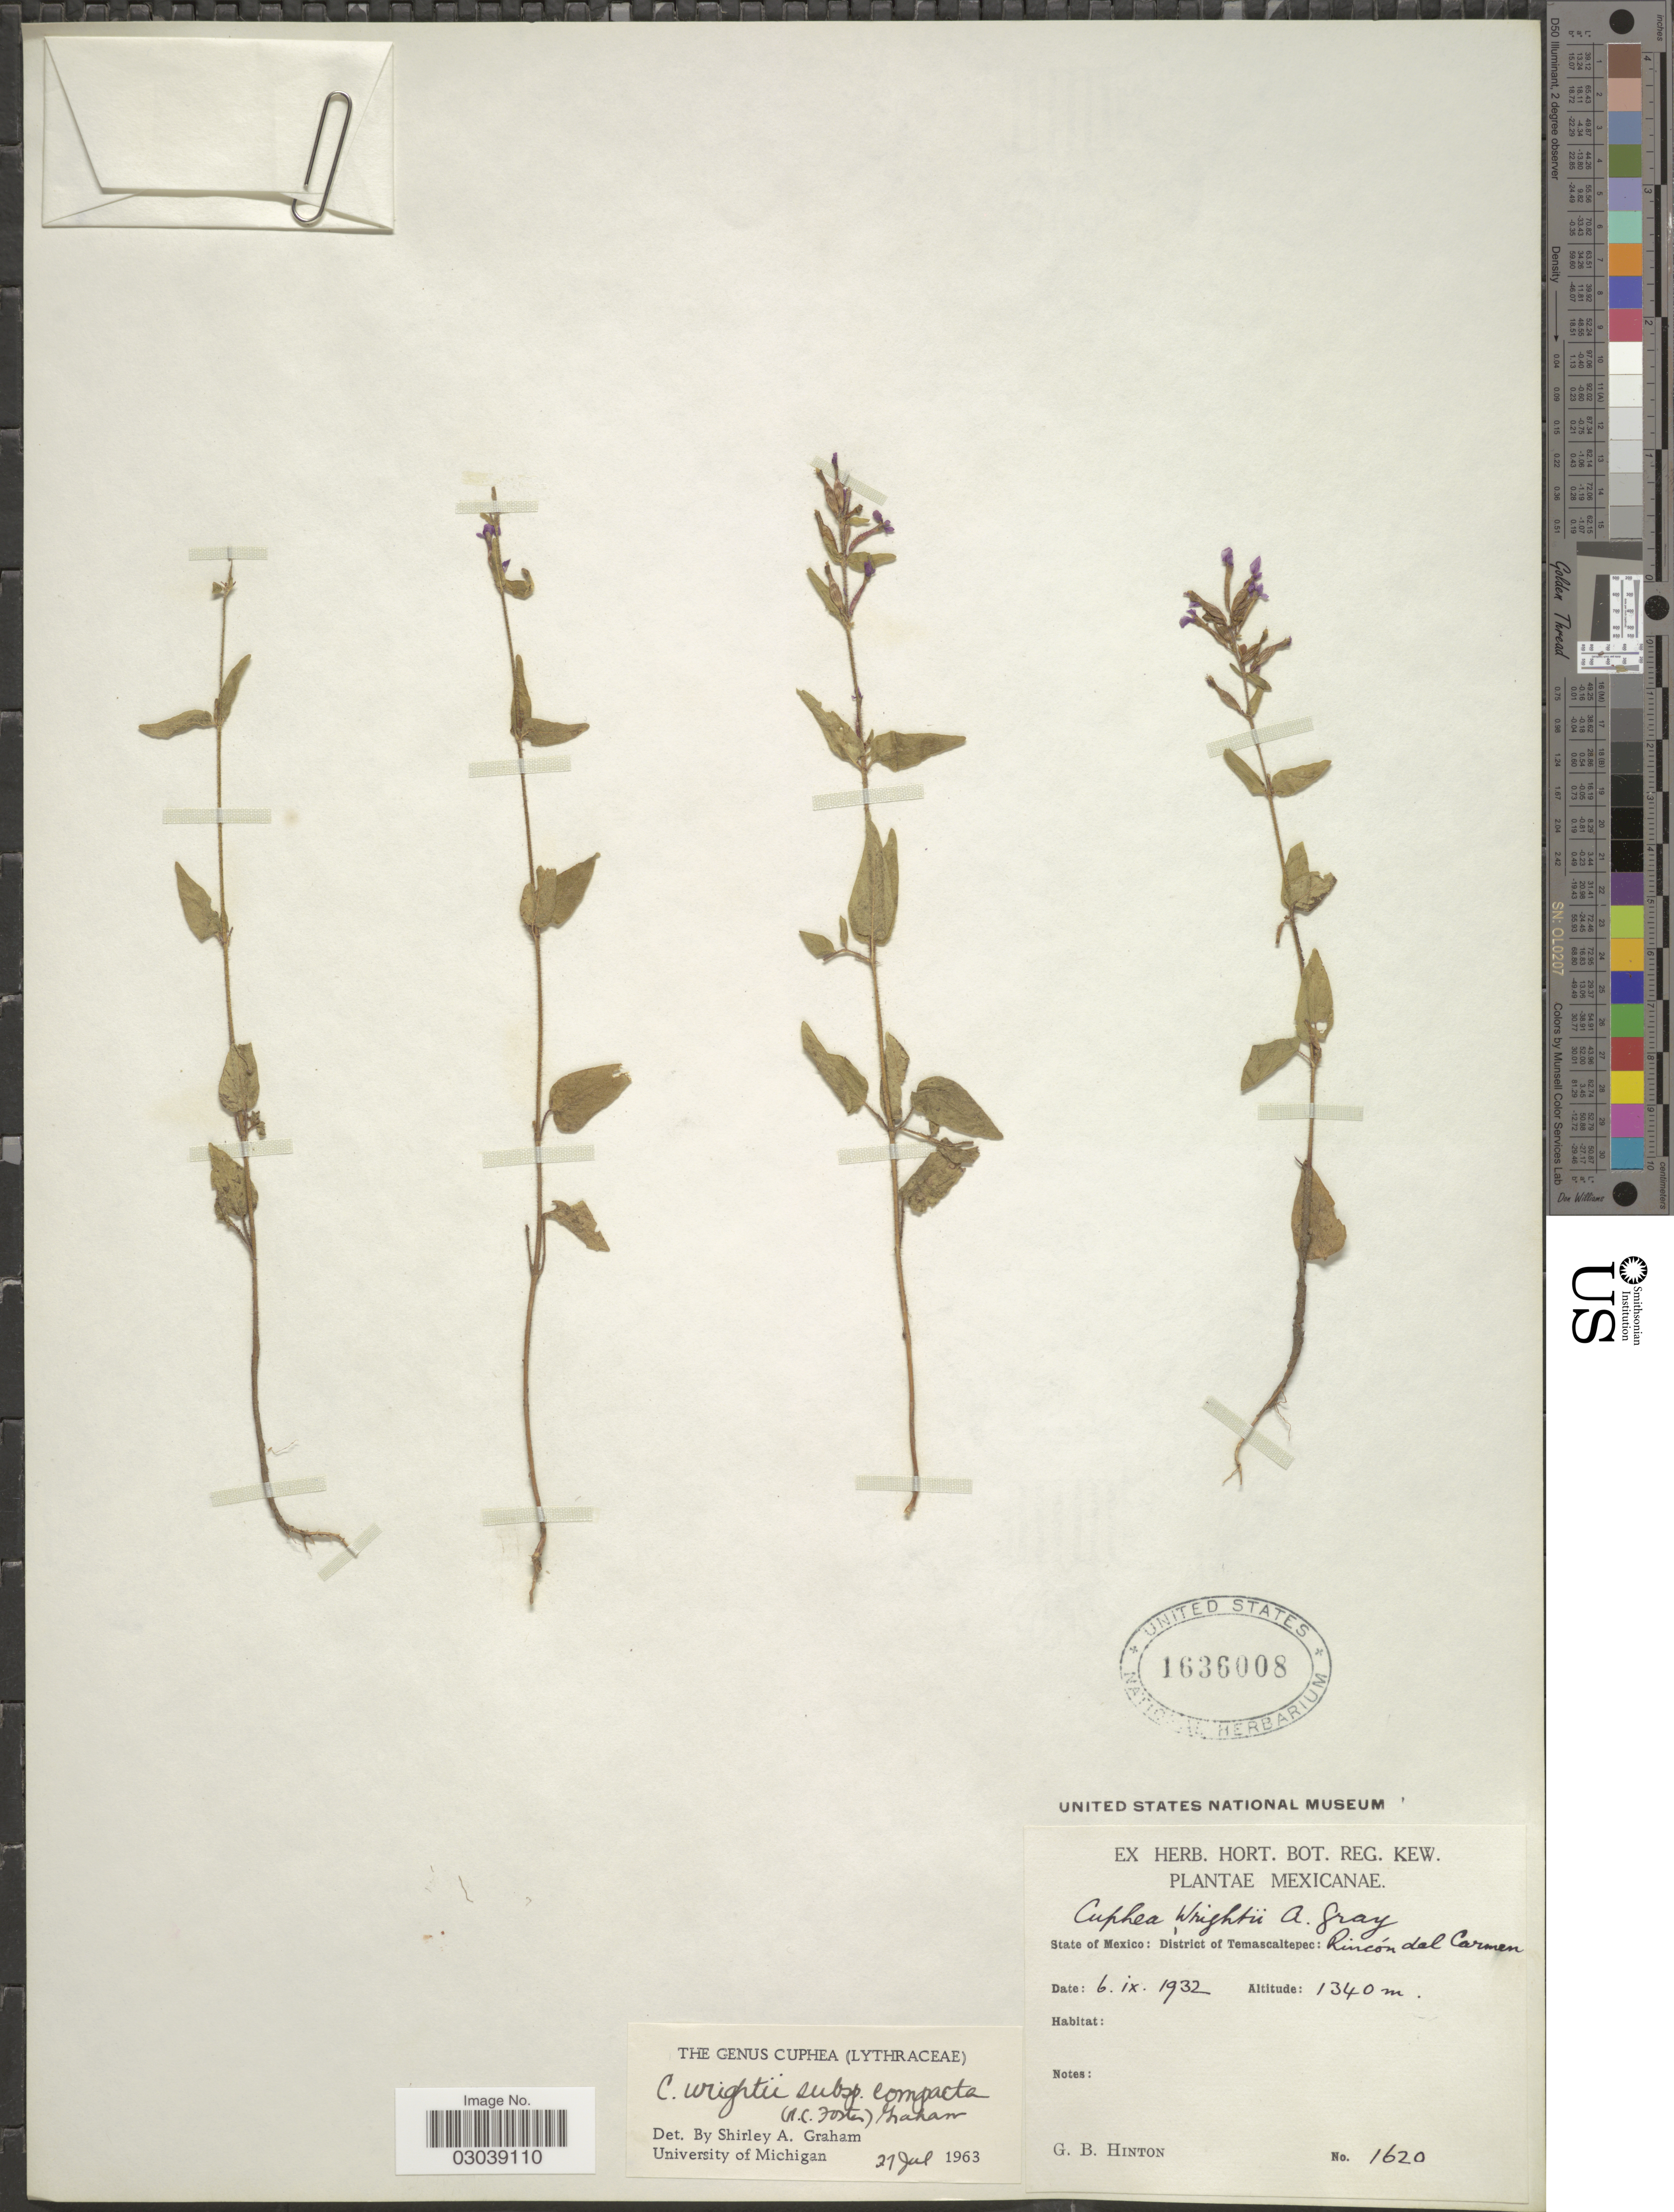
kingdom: Plantae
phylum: Tracheophyta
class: Magnoliopsida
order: Myrtales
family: Lythraceae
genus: Cuphea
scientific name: Cuphea wrightii subsp. compacta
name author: R.C. Foster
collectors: G. B. Hinton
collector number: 1620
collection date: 1932-09-06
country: Mexico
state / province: México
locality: District of Temascaltepec: Rincón del Carmen.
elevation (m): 1340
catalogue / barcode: US 1636008